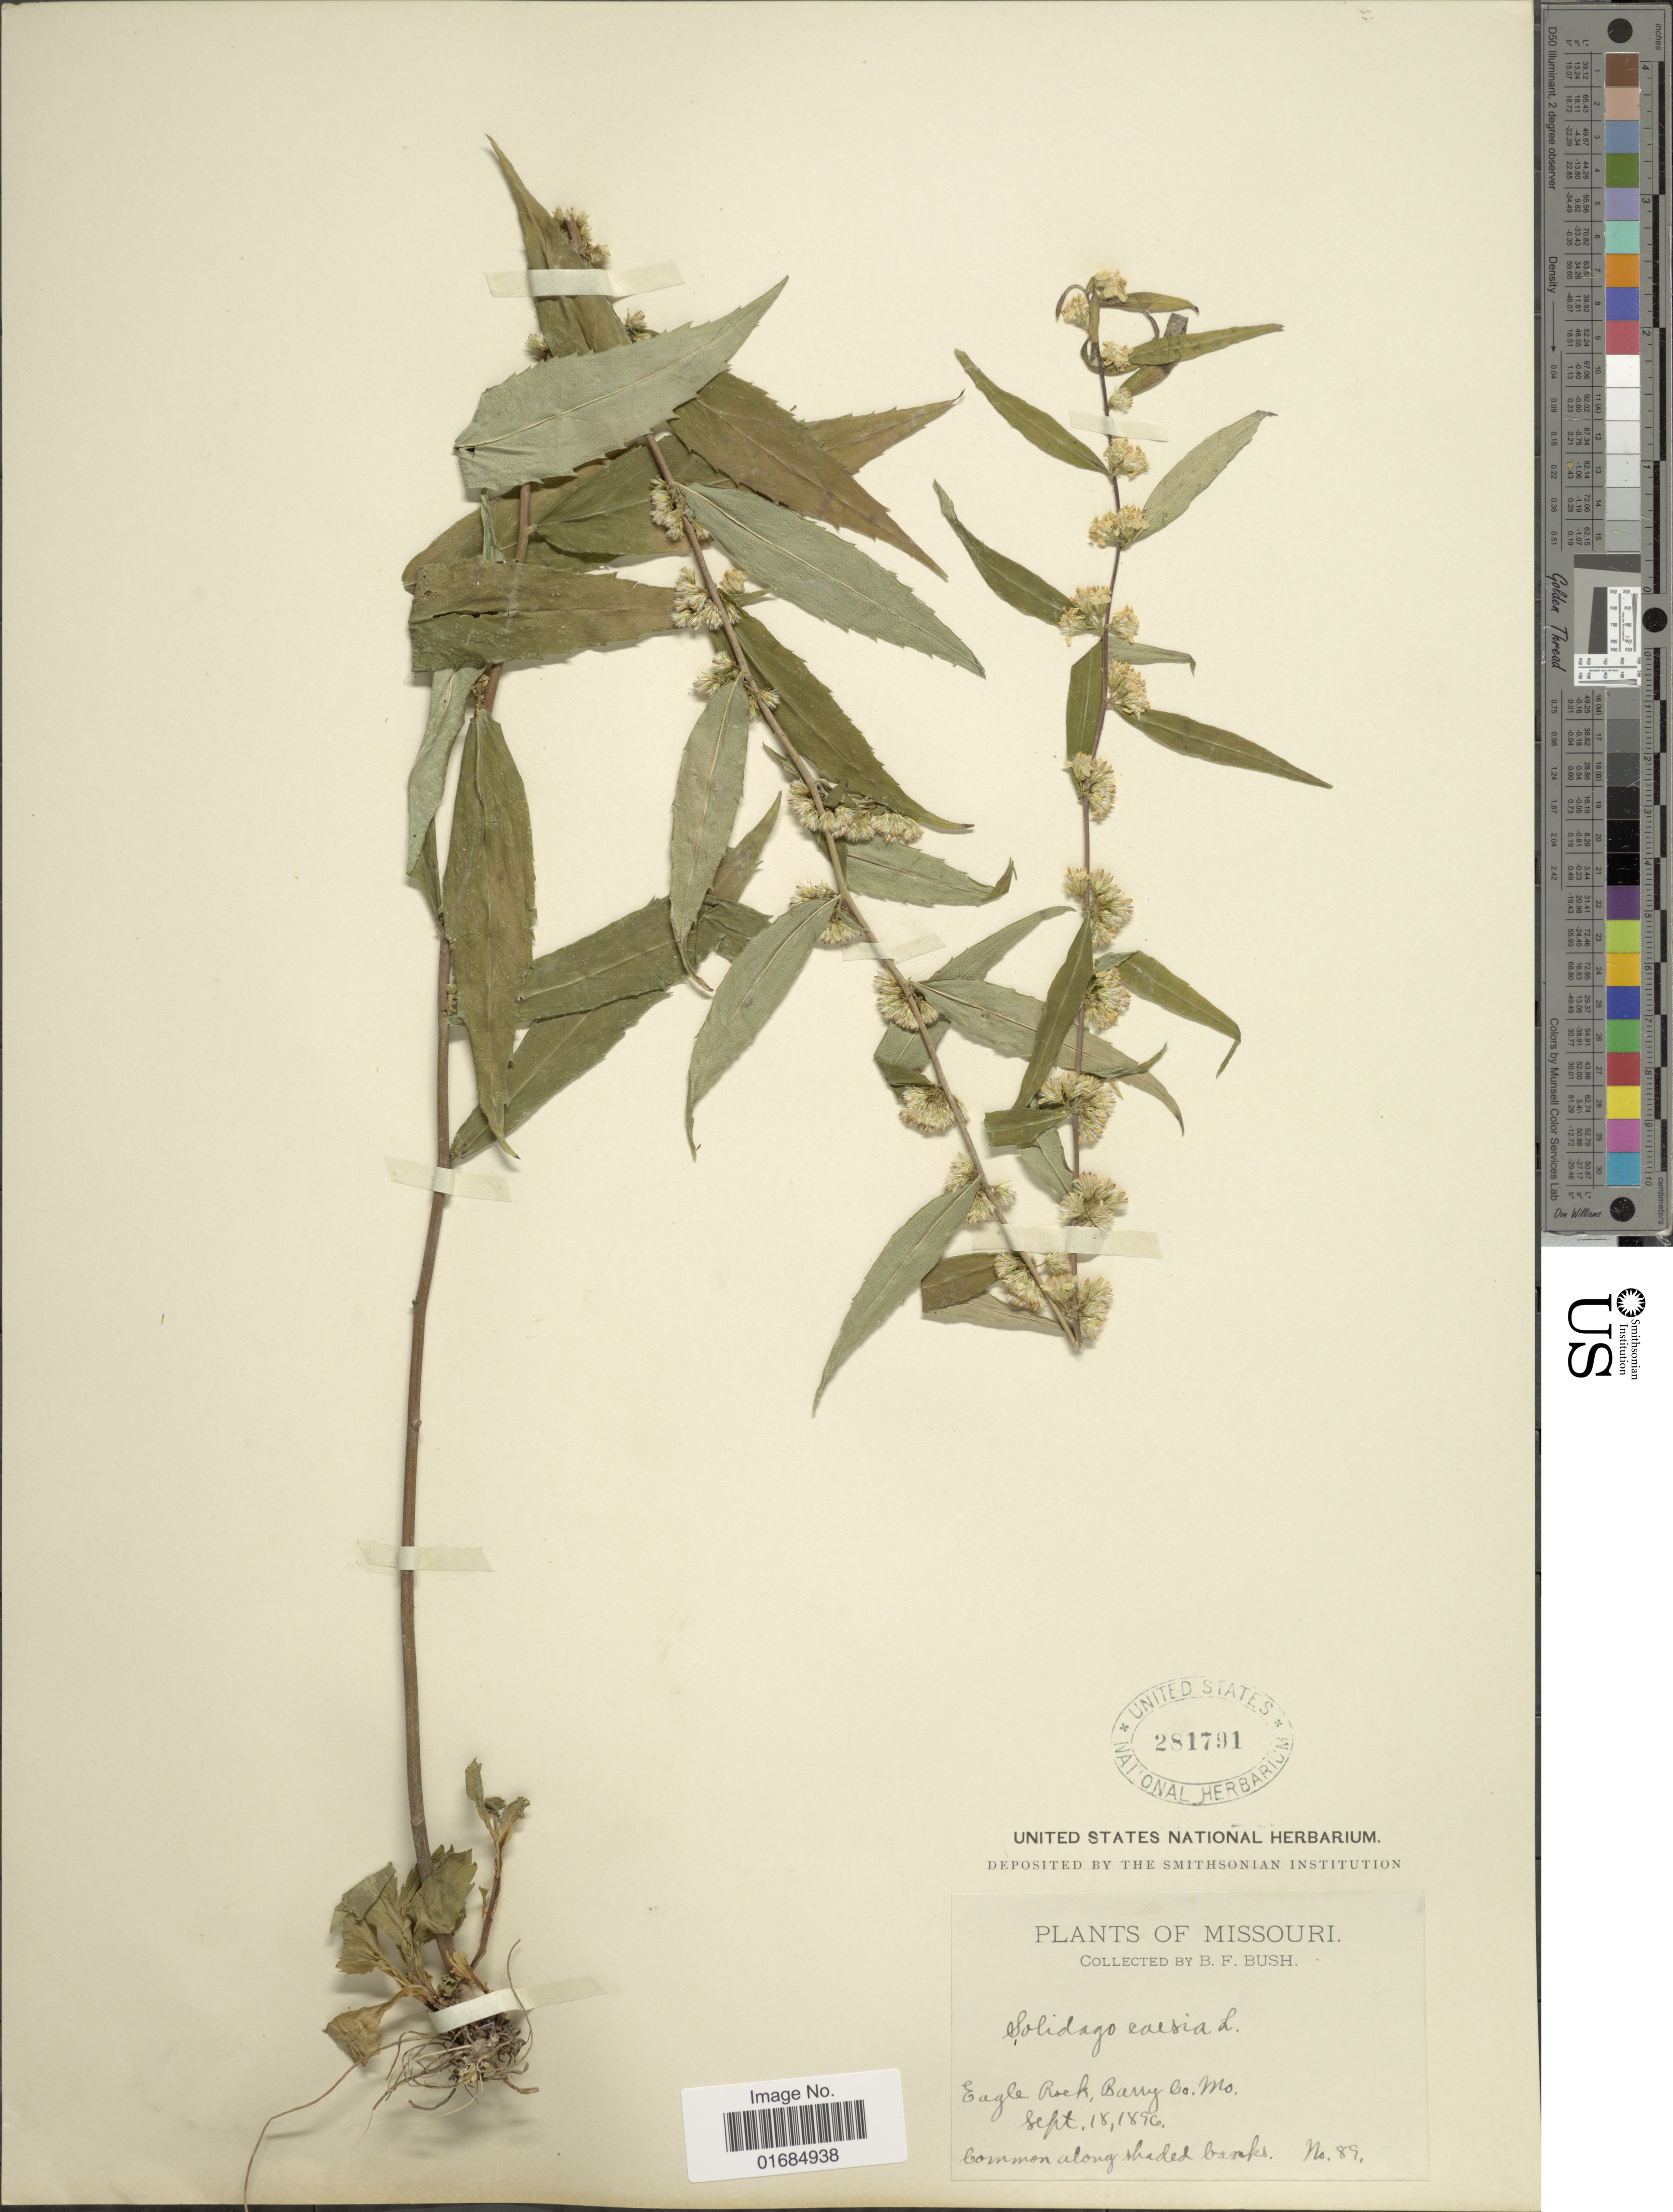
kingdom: Plantae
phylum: Tracheophyta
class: Magnoliopsida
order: Asterales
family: Asteraceae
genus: Solidago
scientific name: Solidago caesia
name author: L.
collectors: B. F. Bush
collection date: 1896-09-18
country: United States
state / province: Missouri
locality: Eagle Rock, Barry Co.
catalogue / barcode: US 281791